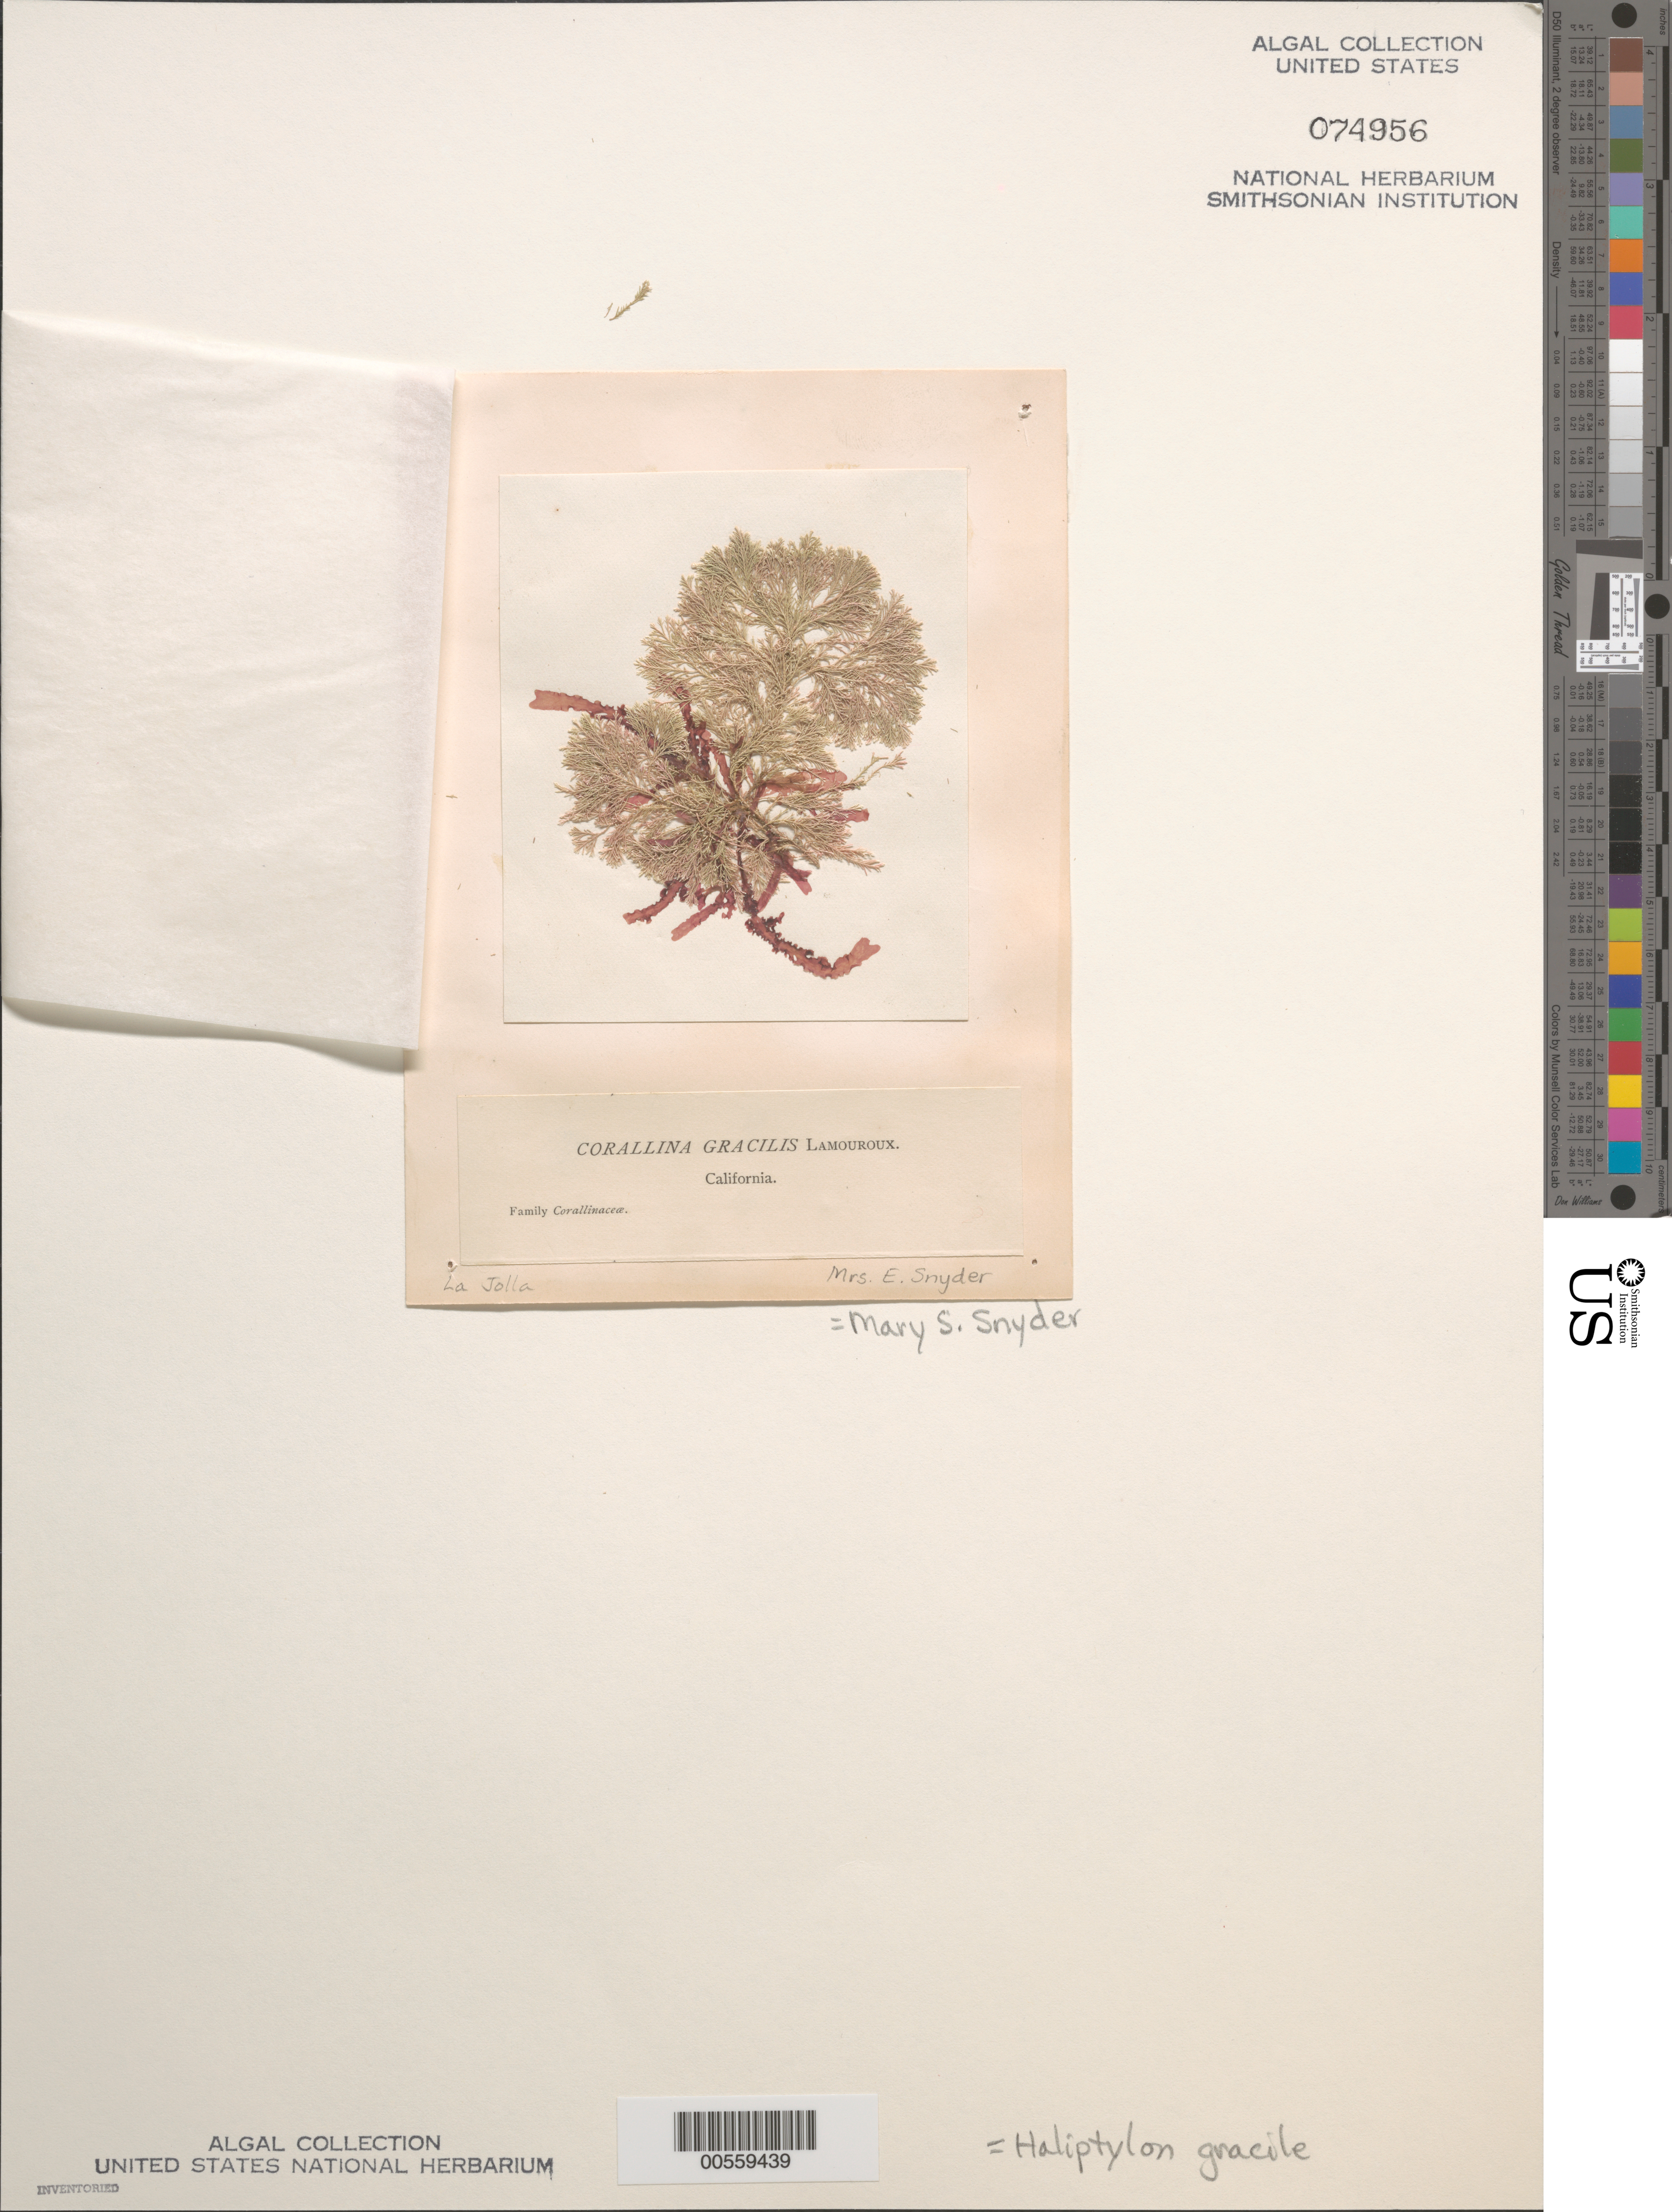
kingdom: Plantae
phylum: Rhodophyta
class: Florideophyceae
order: Corallinales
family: Corallinaceae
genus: Jania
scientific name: Jania rosea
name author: (Lam.) Decne.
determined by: Algae name updating Project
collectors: M. Snyder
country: United States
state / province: California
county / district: San Diego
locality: La Jolla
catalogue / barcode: US 74956